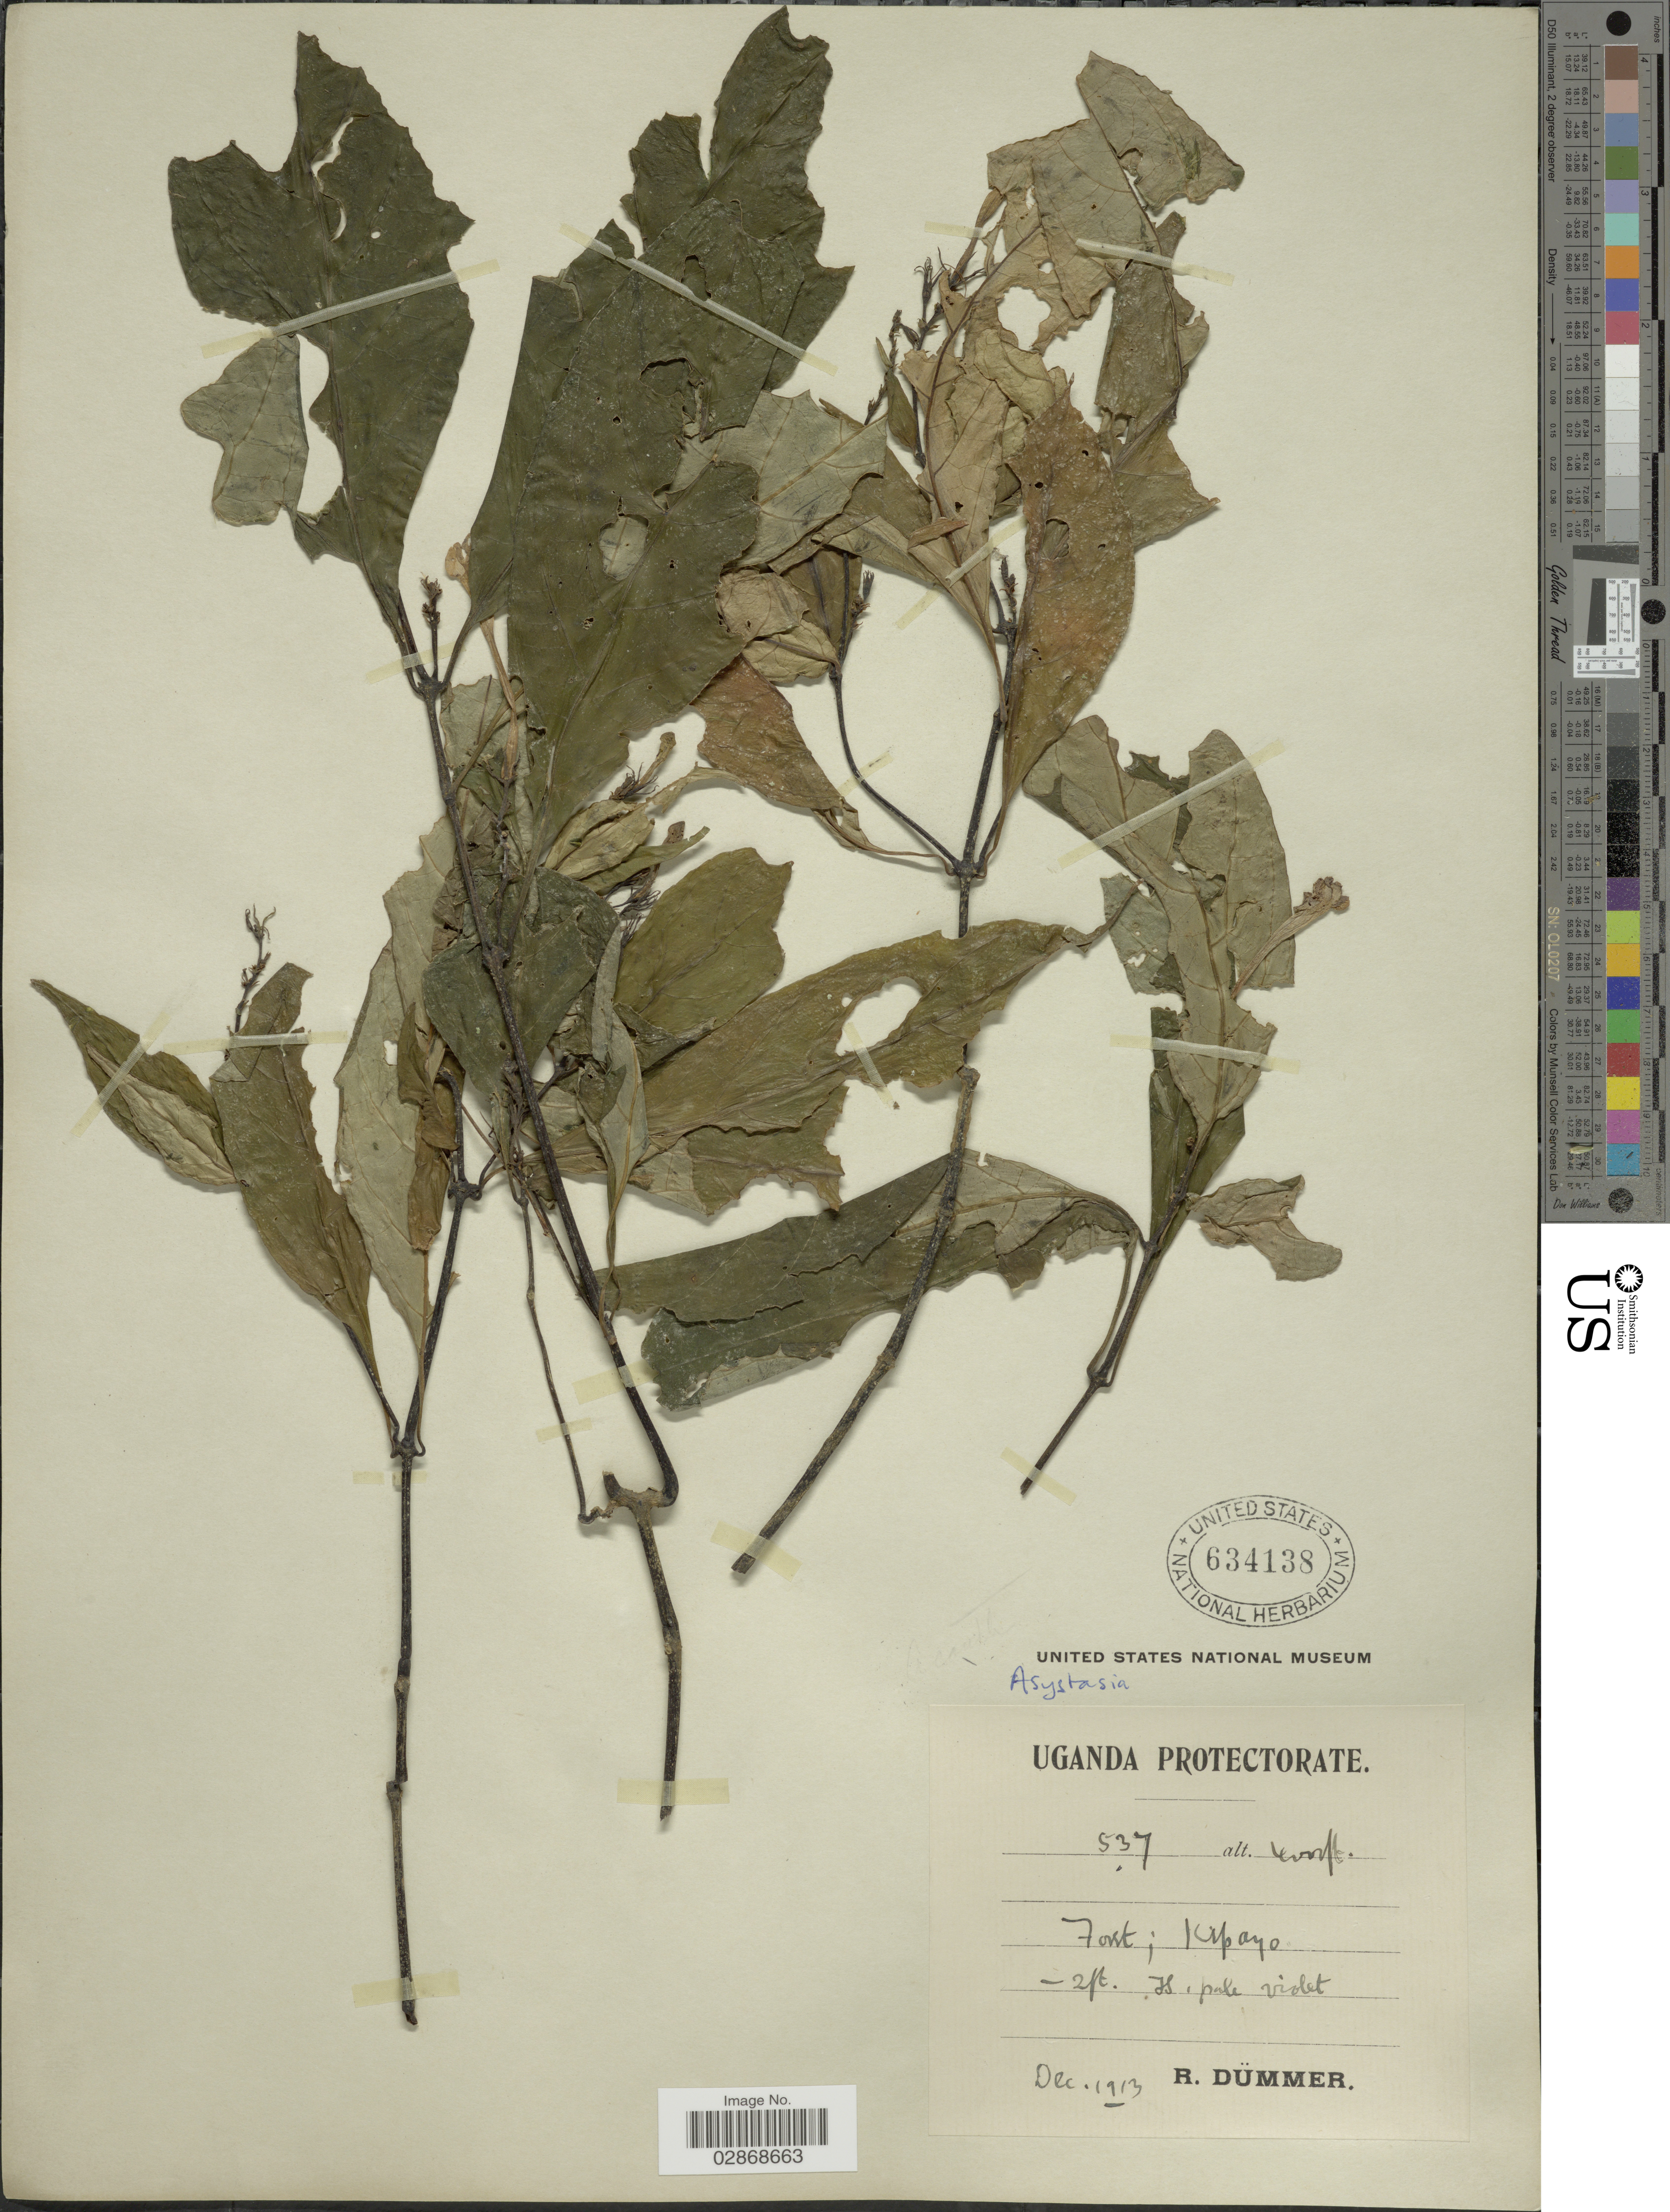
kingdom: Plantae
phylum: Tracheophyta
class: Magnoliopsida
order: Lamiales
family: Acanthaceae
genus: Asystasia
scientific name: Asystasia sp.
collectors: R. A. Dümmer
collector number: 537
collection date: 1913-12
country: Uganda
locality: Uganda Protectorate. Kipayo.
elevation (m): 1219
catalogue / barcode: US 634138